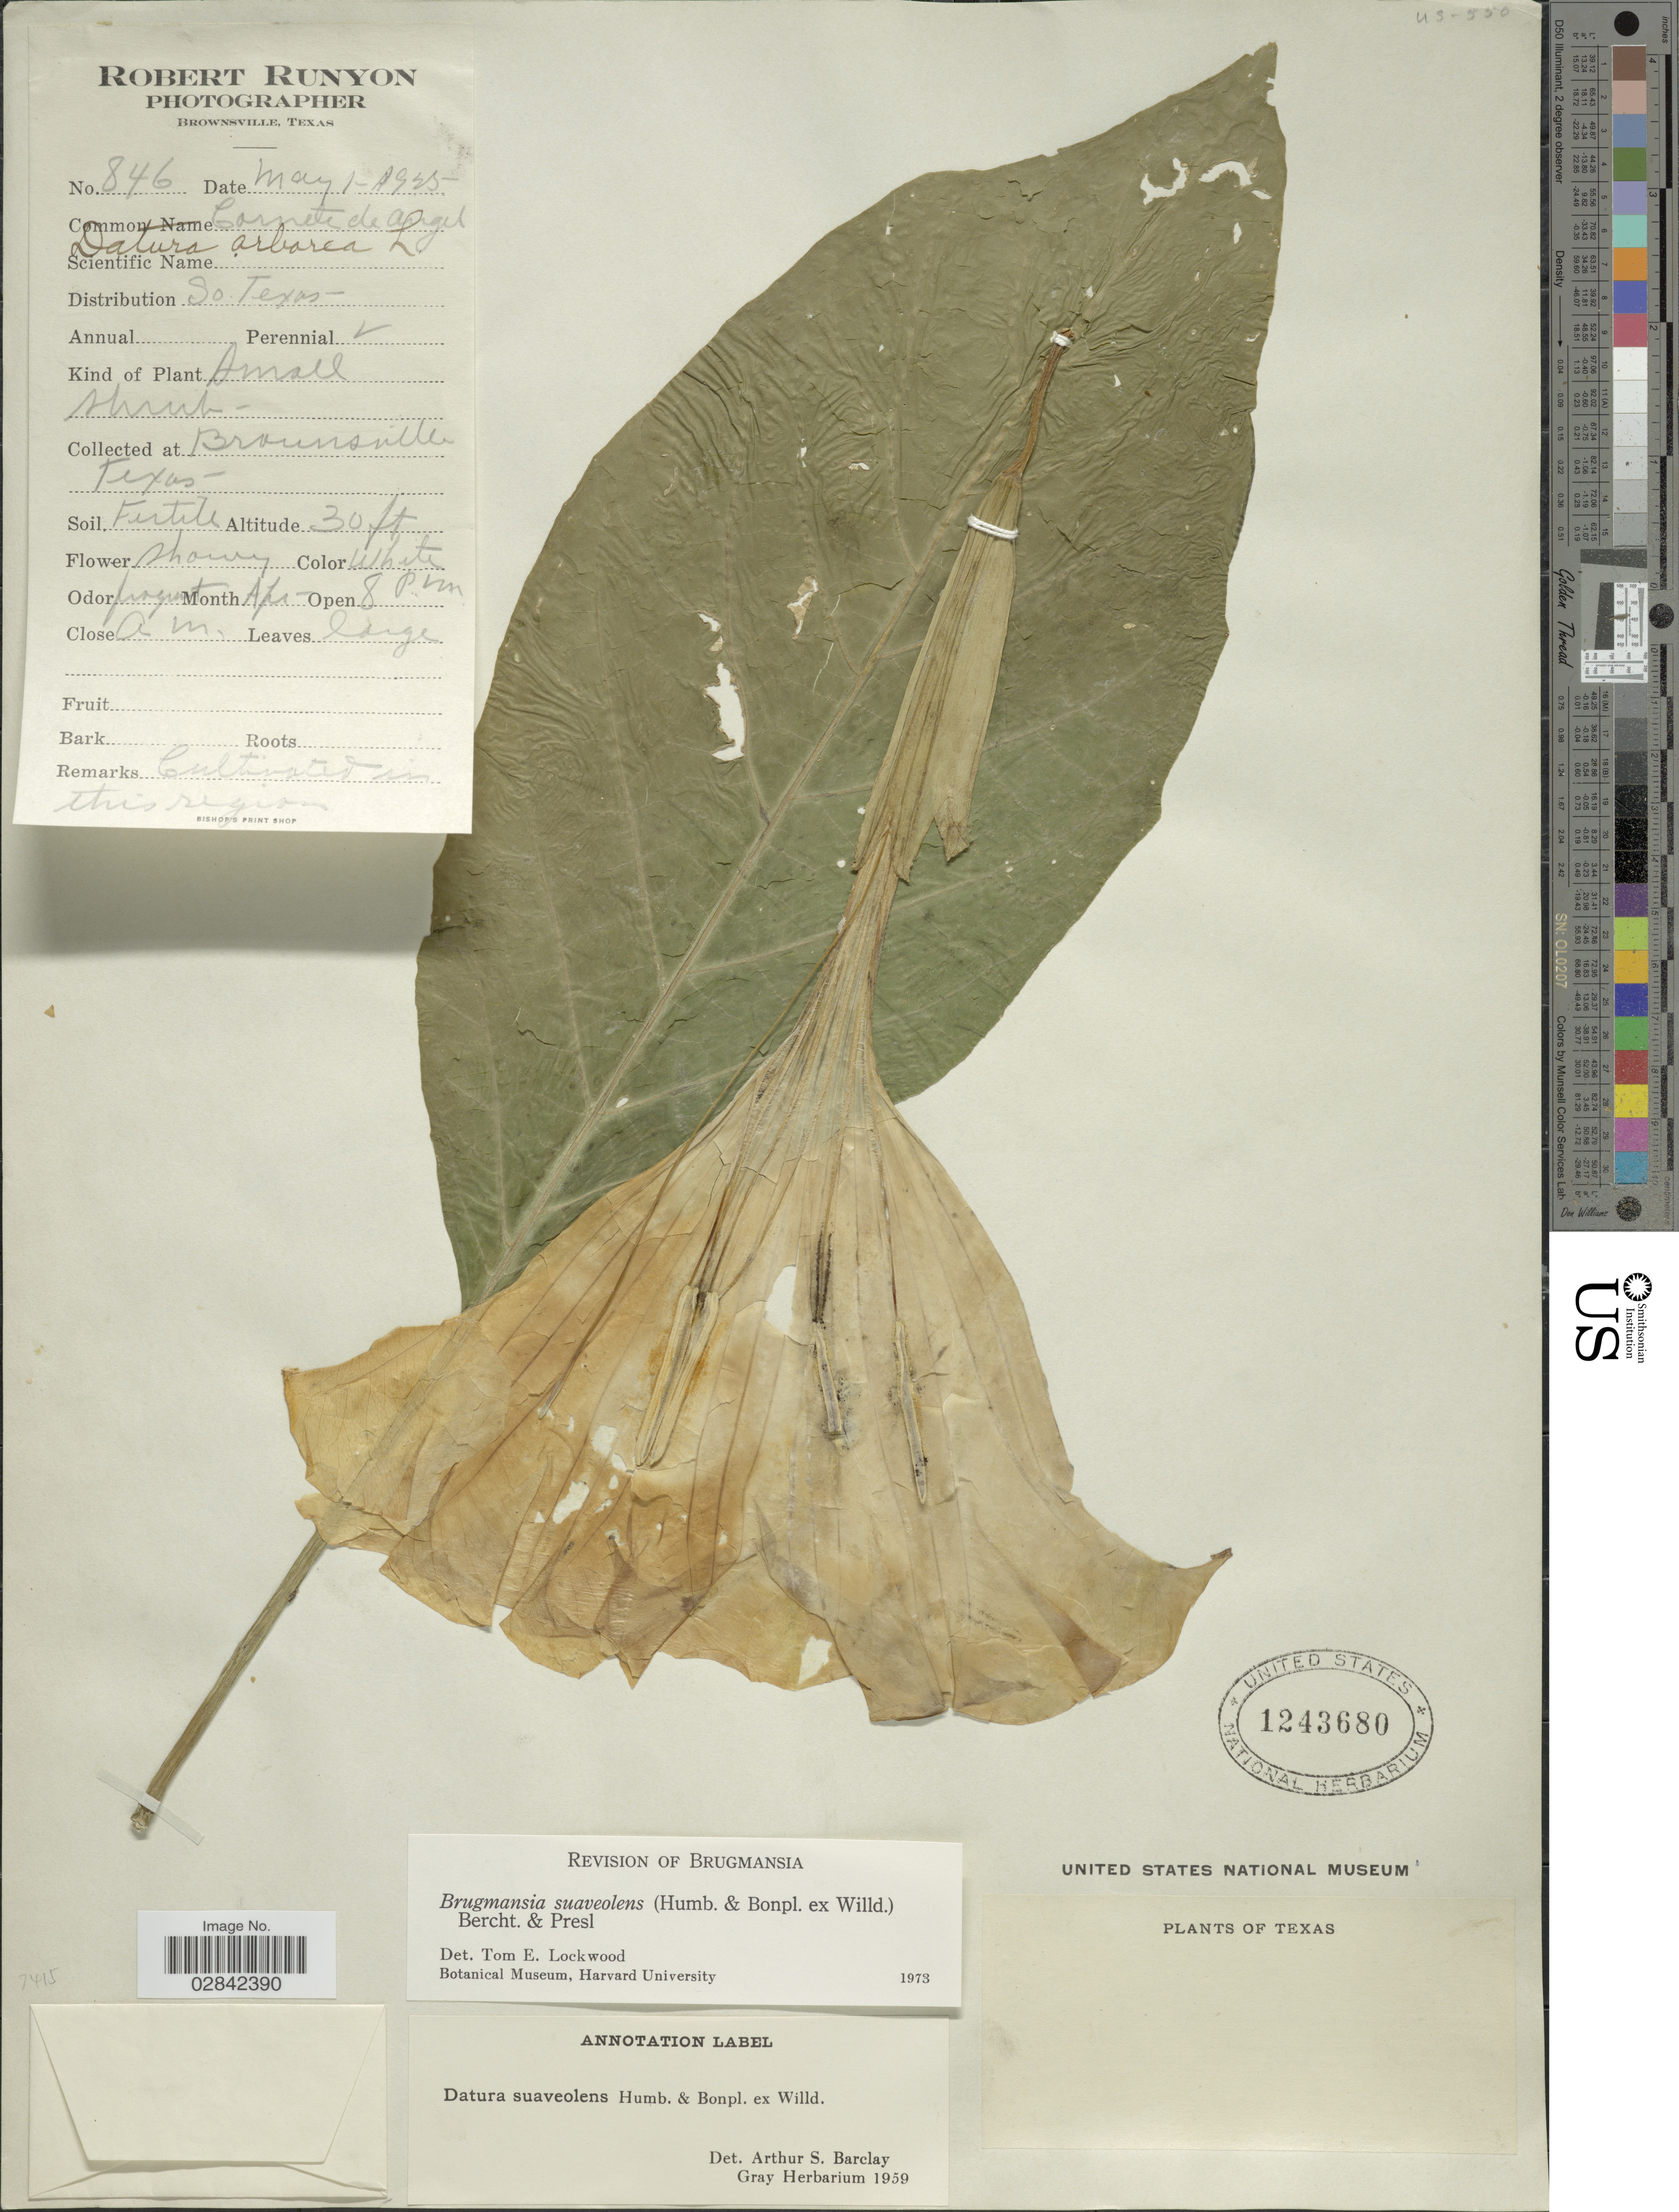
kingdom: Plantae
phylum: Tracheophyta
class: Magnoliopsida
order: Solanales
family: Solanaceae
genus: Brugmansia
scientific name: Brugmansia suaveolens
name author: (Humb. & Bonpl. ex Willd.) Brecht. & J. Presl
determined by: Lockwood, T. E.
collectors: R. Runyon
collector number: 846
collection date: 1925-05-01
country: United States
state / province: Texas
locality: Brownsville, Texas.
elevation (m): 9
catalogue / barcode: US 1243680